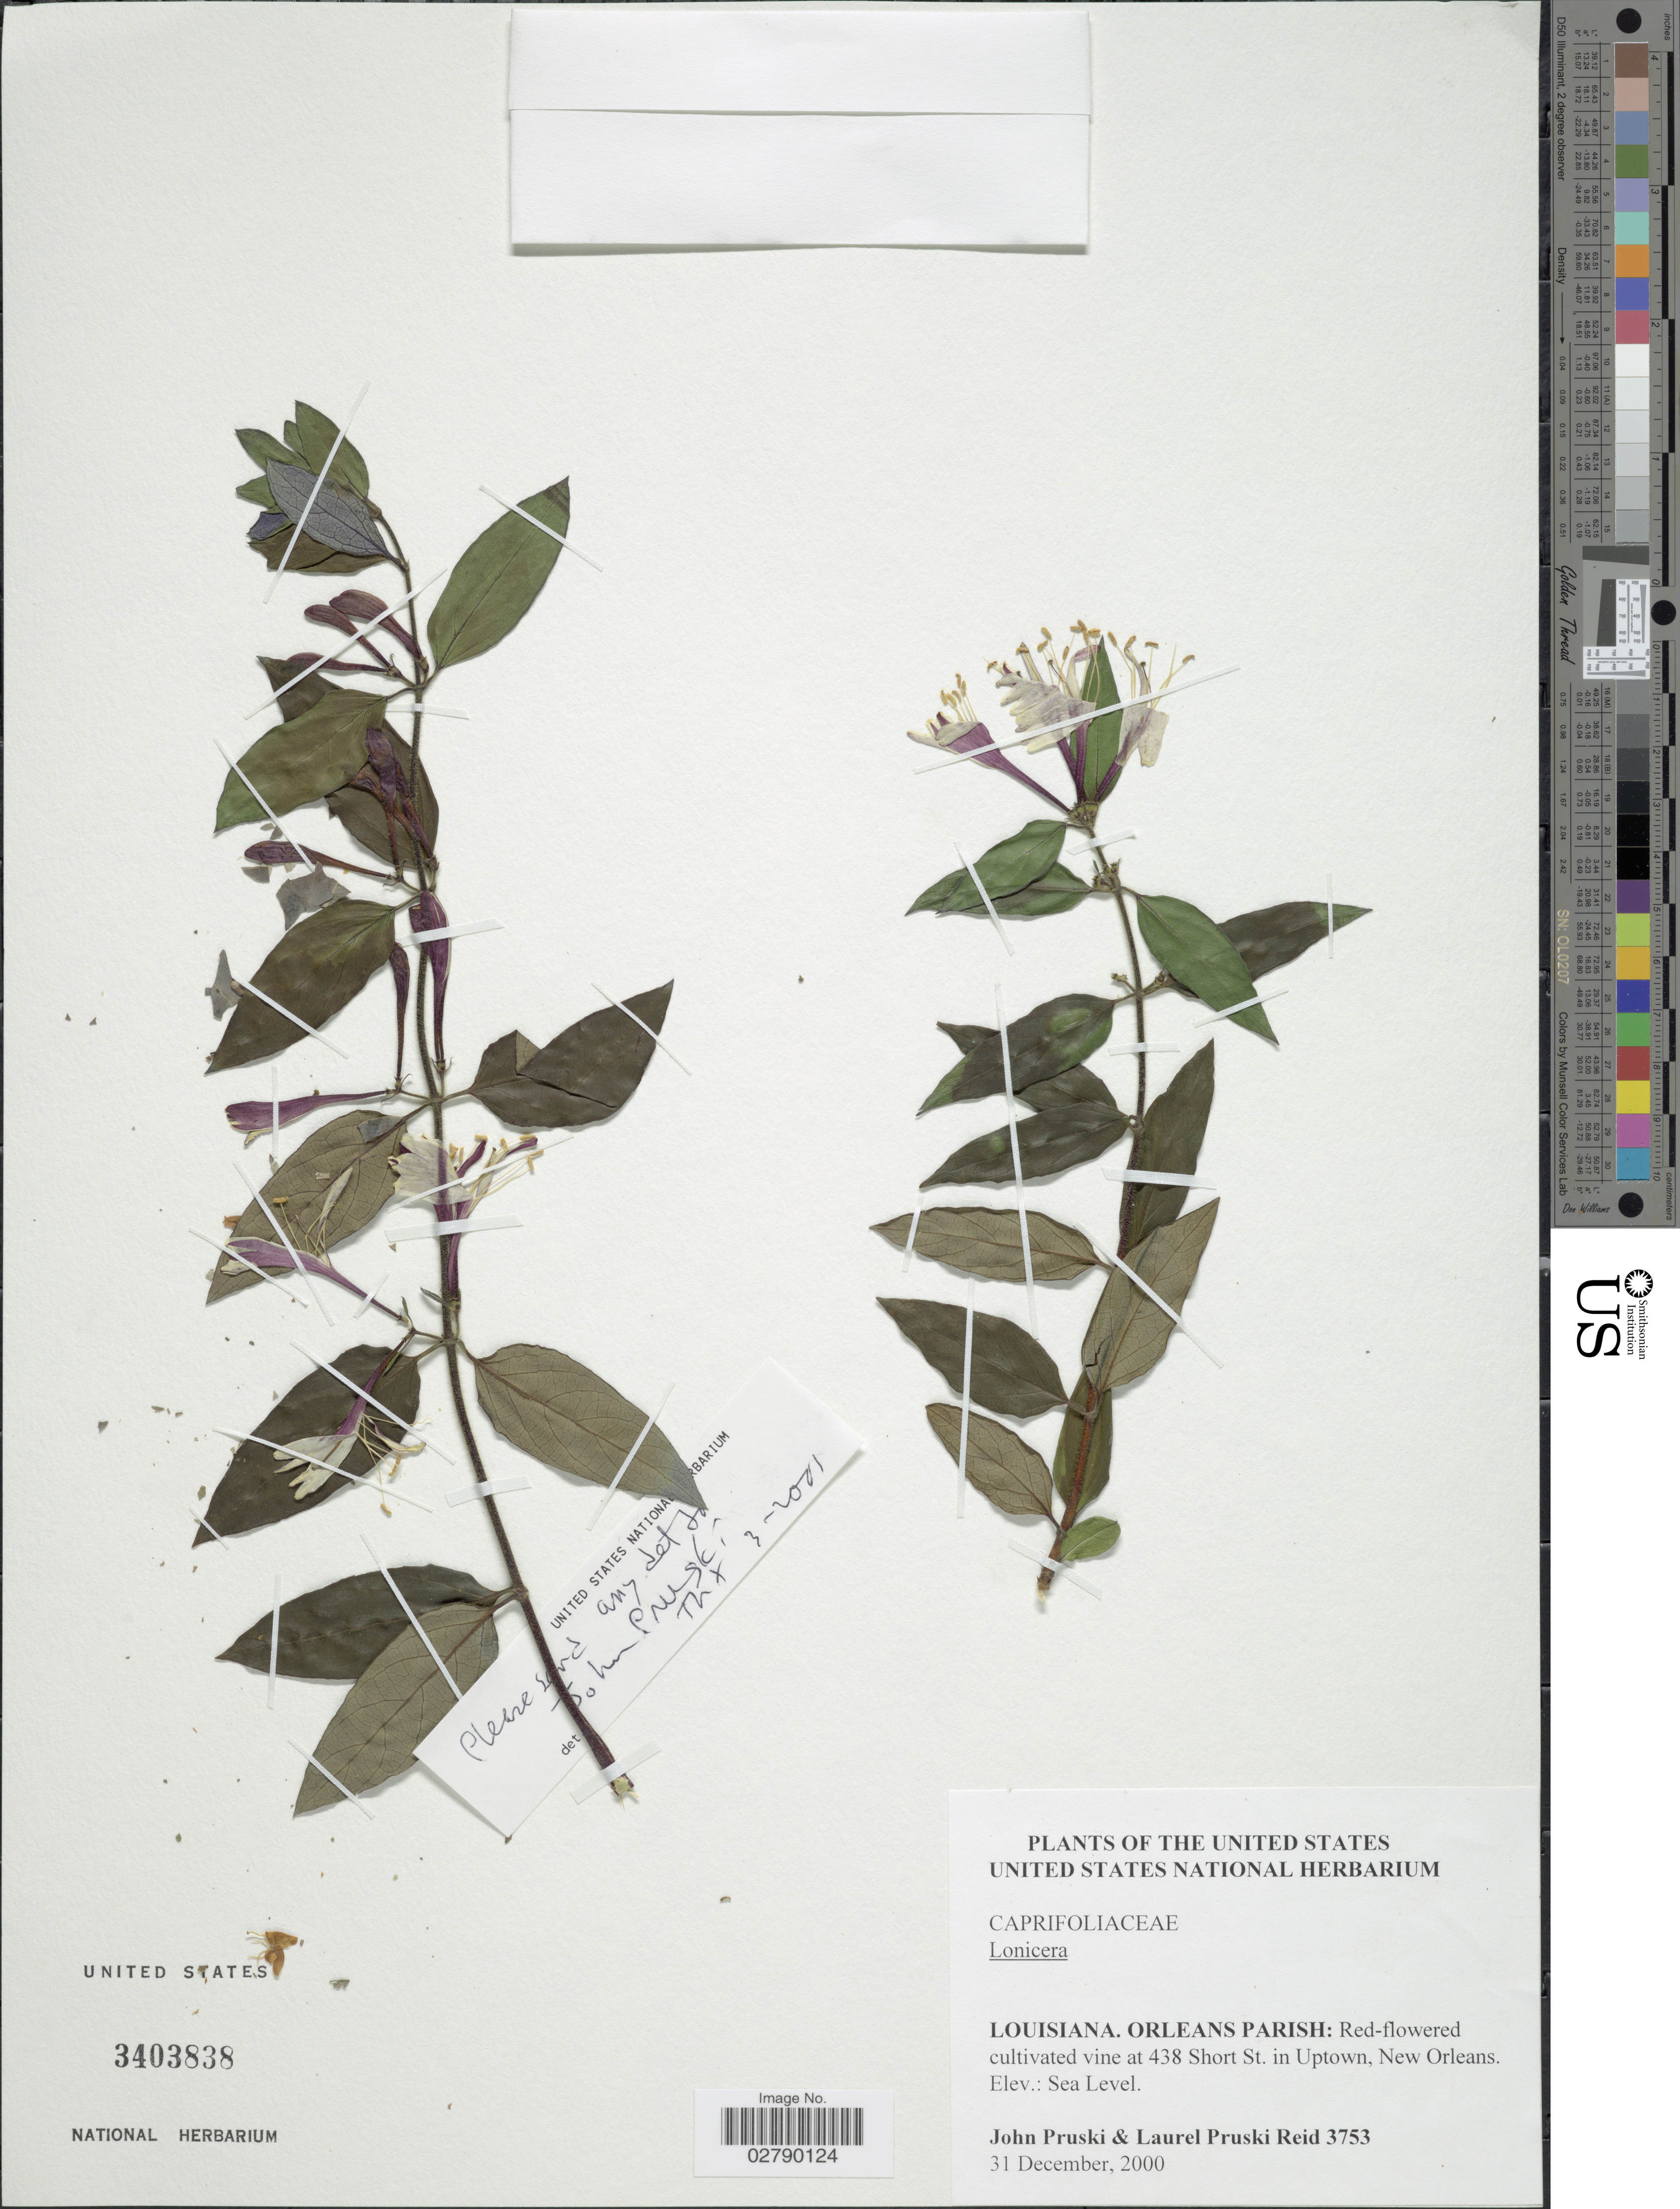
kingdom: Plantae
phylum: Tracheophyta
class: Magnoliopsida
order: Dipsacales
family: Caprifoliaceae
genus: Lonicera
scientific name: Lonicera sp.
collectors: J. F. Pruski & L. Reid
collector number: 3753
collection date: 2000-12-31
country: United States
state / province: Louisiana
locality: Orleans Parish: Red-flowered cultivated vine at 438 Short St. in Uptown, New Orleans.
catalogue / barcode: US 3403838